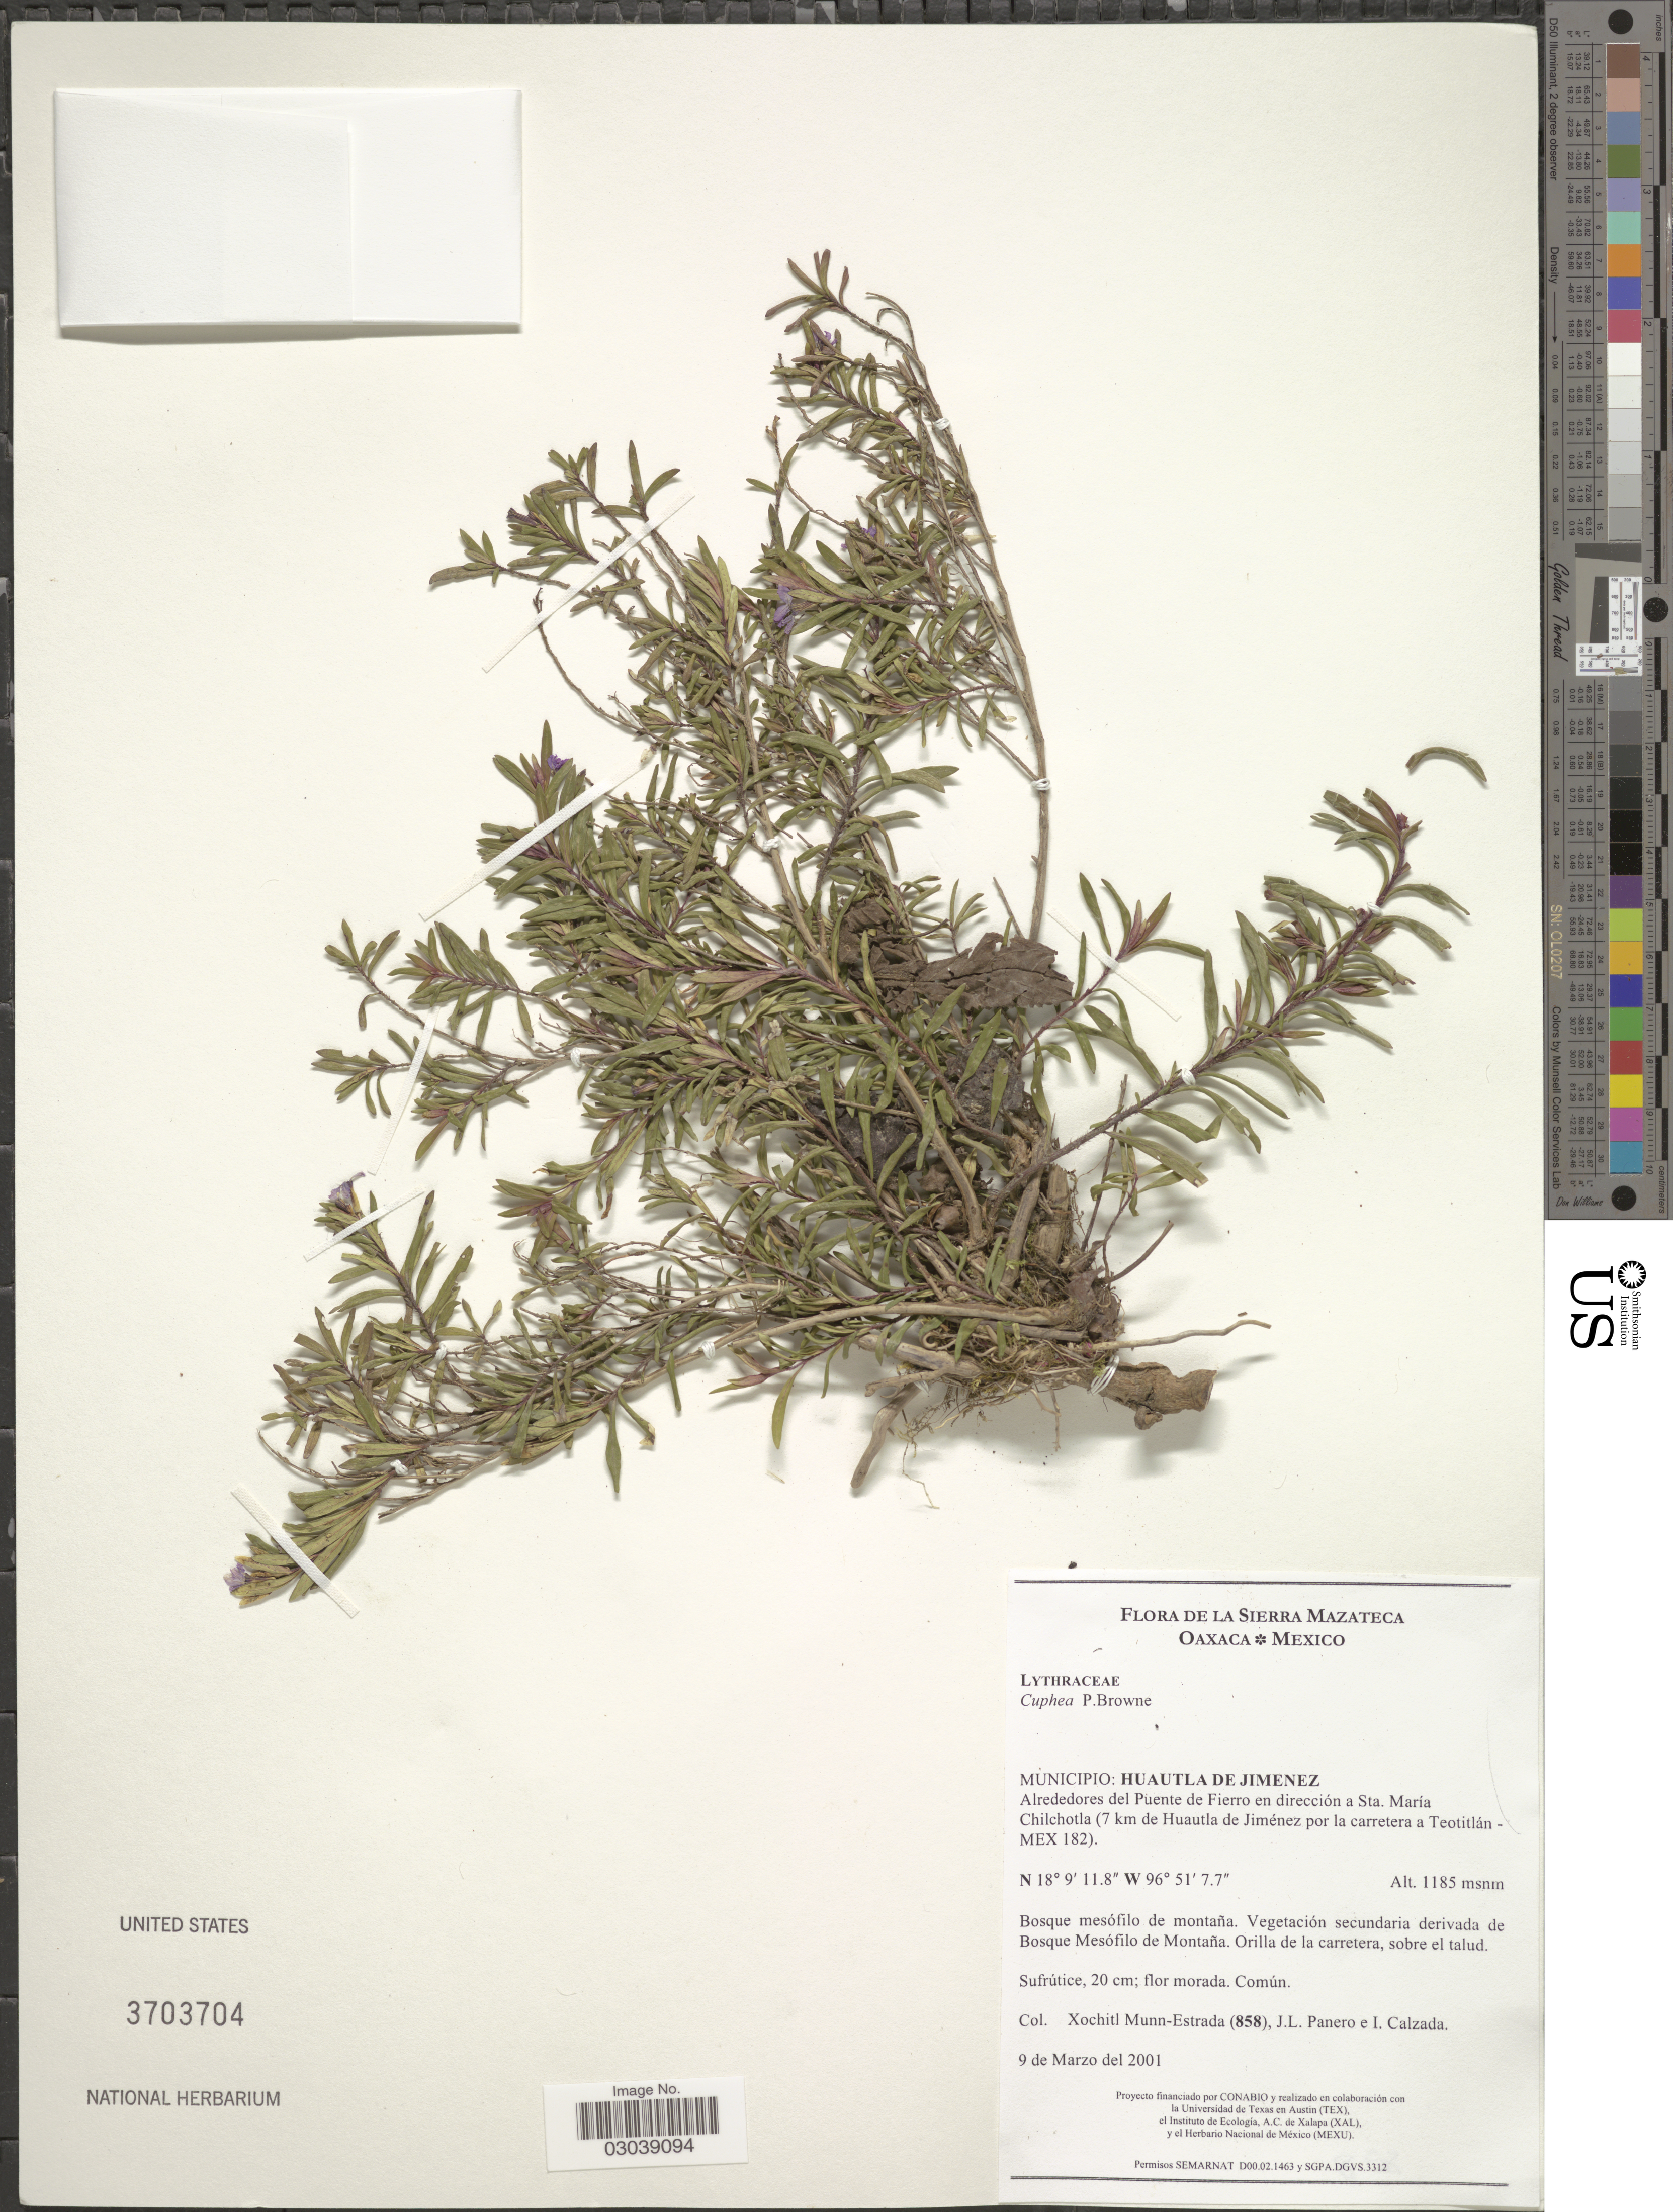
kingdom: Plantae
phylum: Tracheophyta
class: Magnoliopsida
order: Myrtales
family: Lythraceae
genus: Cuphea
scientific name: Cuphea sp.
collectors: X. Munn-Estrada, J. L. Panero & I. Calzada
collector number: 858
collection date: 2001-03-09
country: Mexico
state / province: Oaxaca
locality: Municipio: Huautla De Jimenez, Alrededores del Puente de Fierro en dirección a Sta. María Chilchotla (7 km de Huautla de Jiménez por la carretera a Teotitlán - MEX 182).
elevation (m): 1185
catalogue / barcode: US 3703704